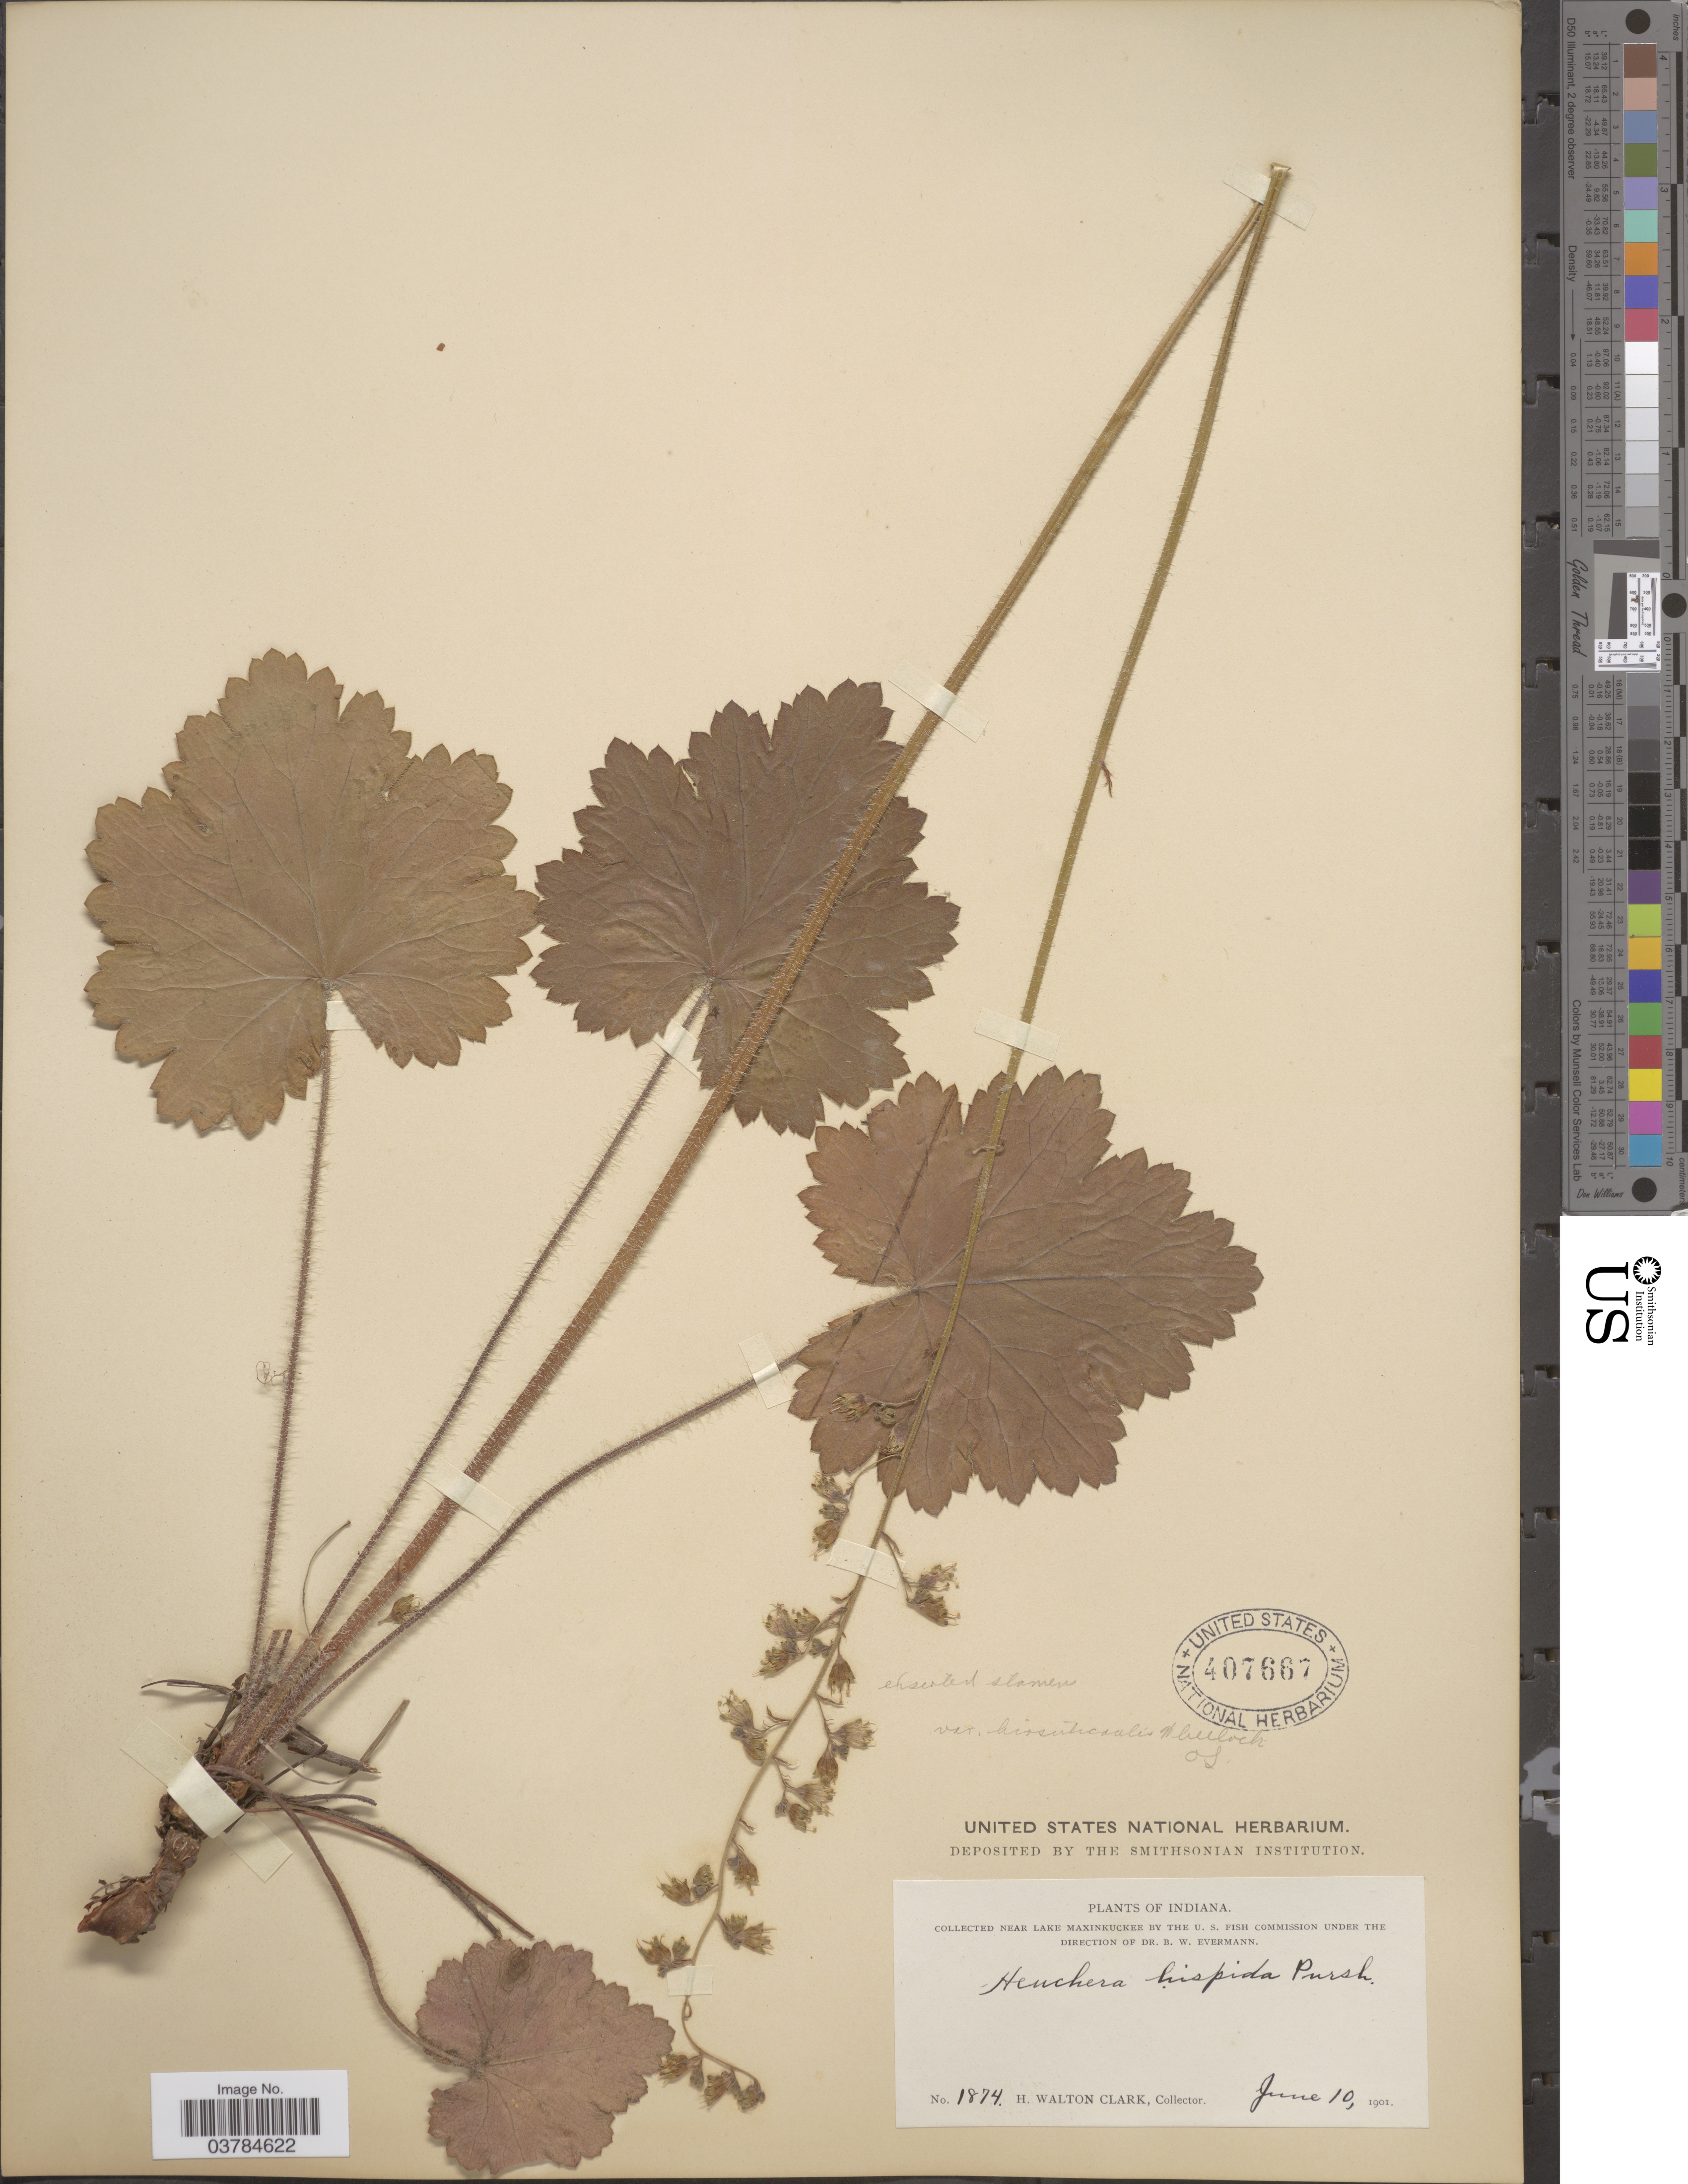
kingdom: Plantae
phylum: Tracheophyta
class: Magnoliopsida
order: Saxifragales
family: Saxifragaceae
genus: Heuchera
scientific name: Heuchera hispida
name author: Pursh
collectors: H. W. Clark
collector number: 1874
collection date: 1901-06-10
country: United States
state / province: Indiana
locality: Near Lake Maxinkuckee.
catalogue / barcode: US 407667